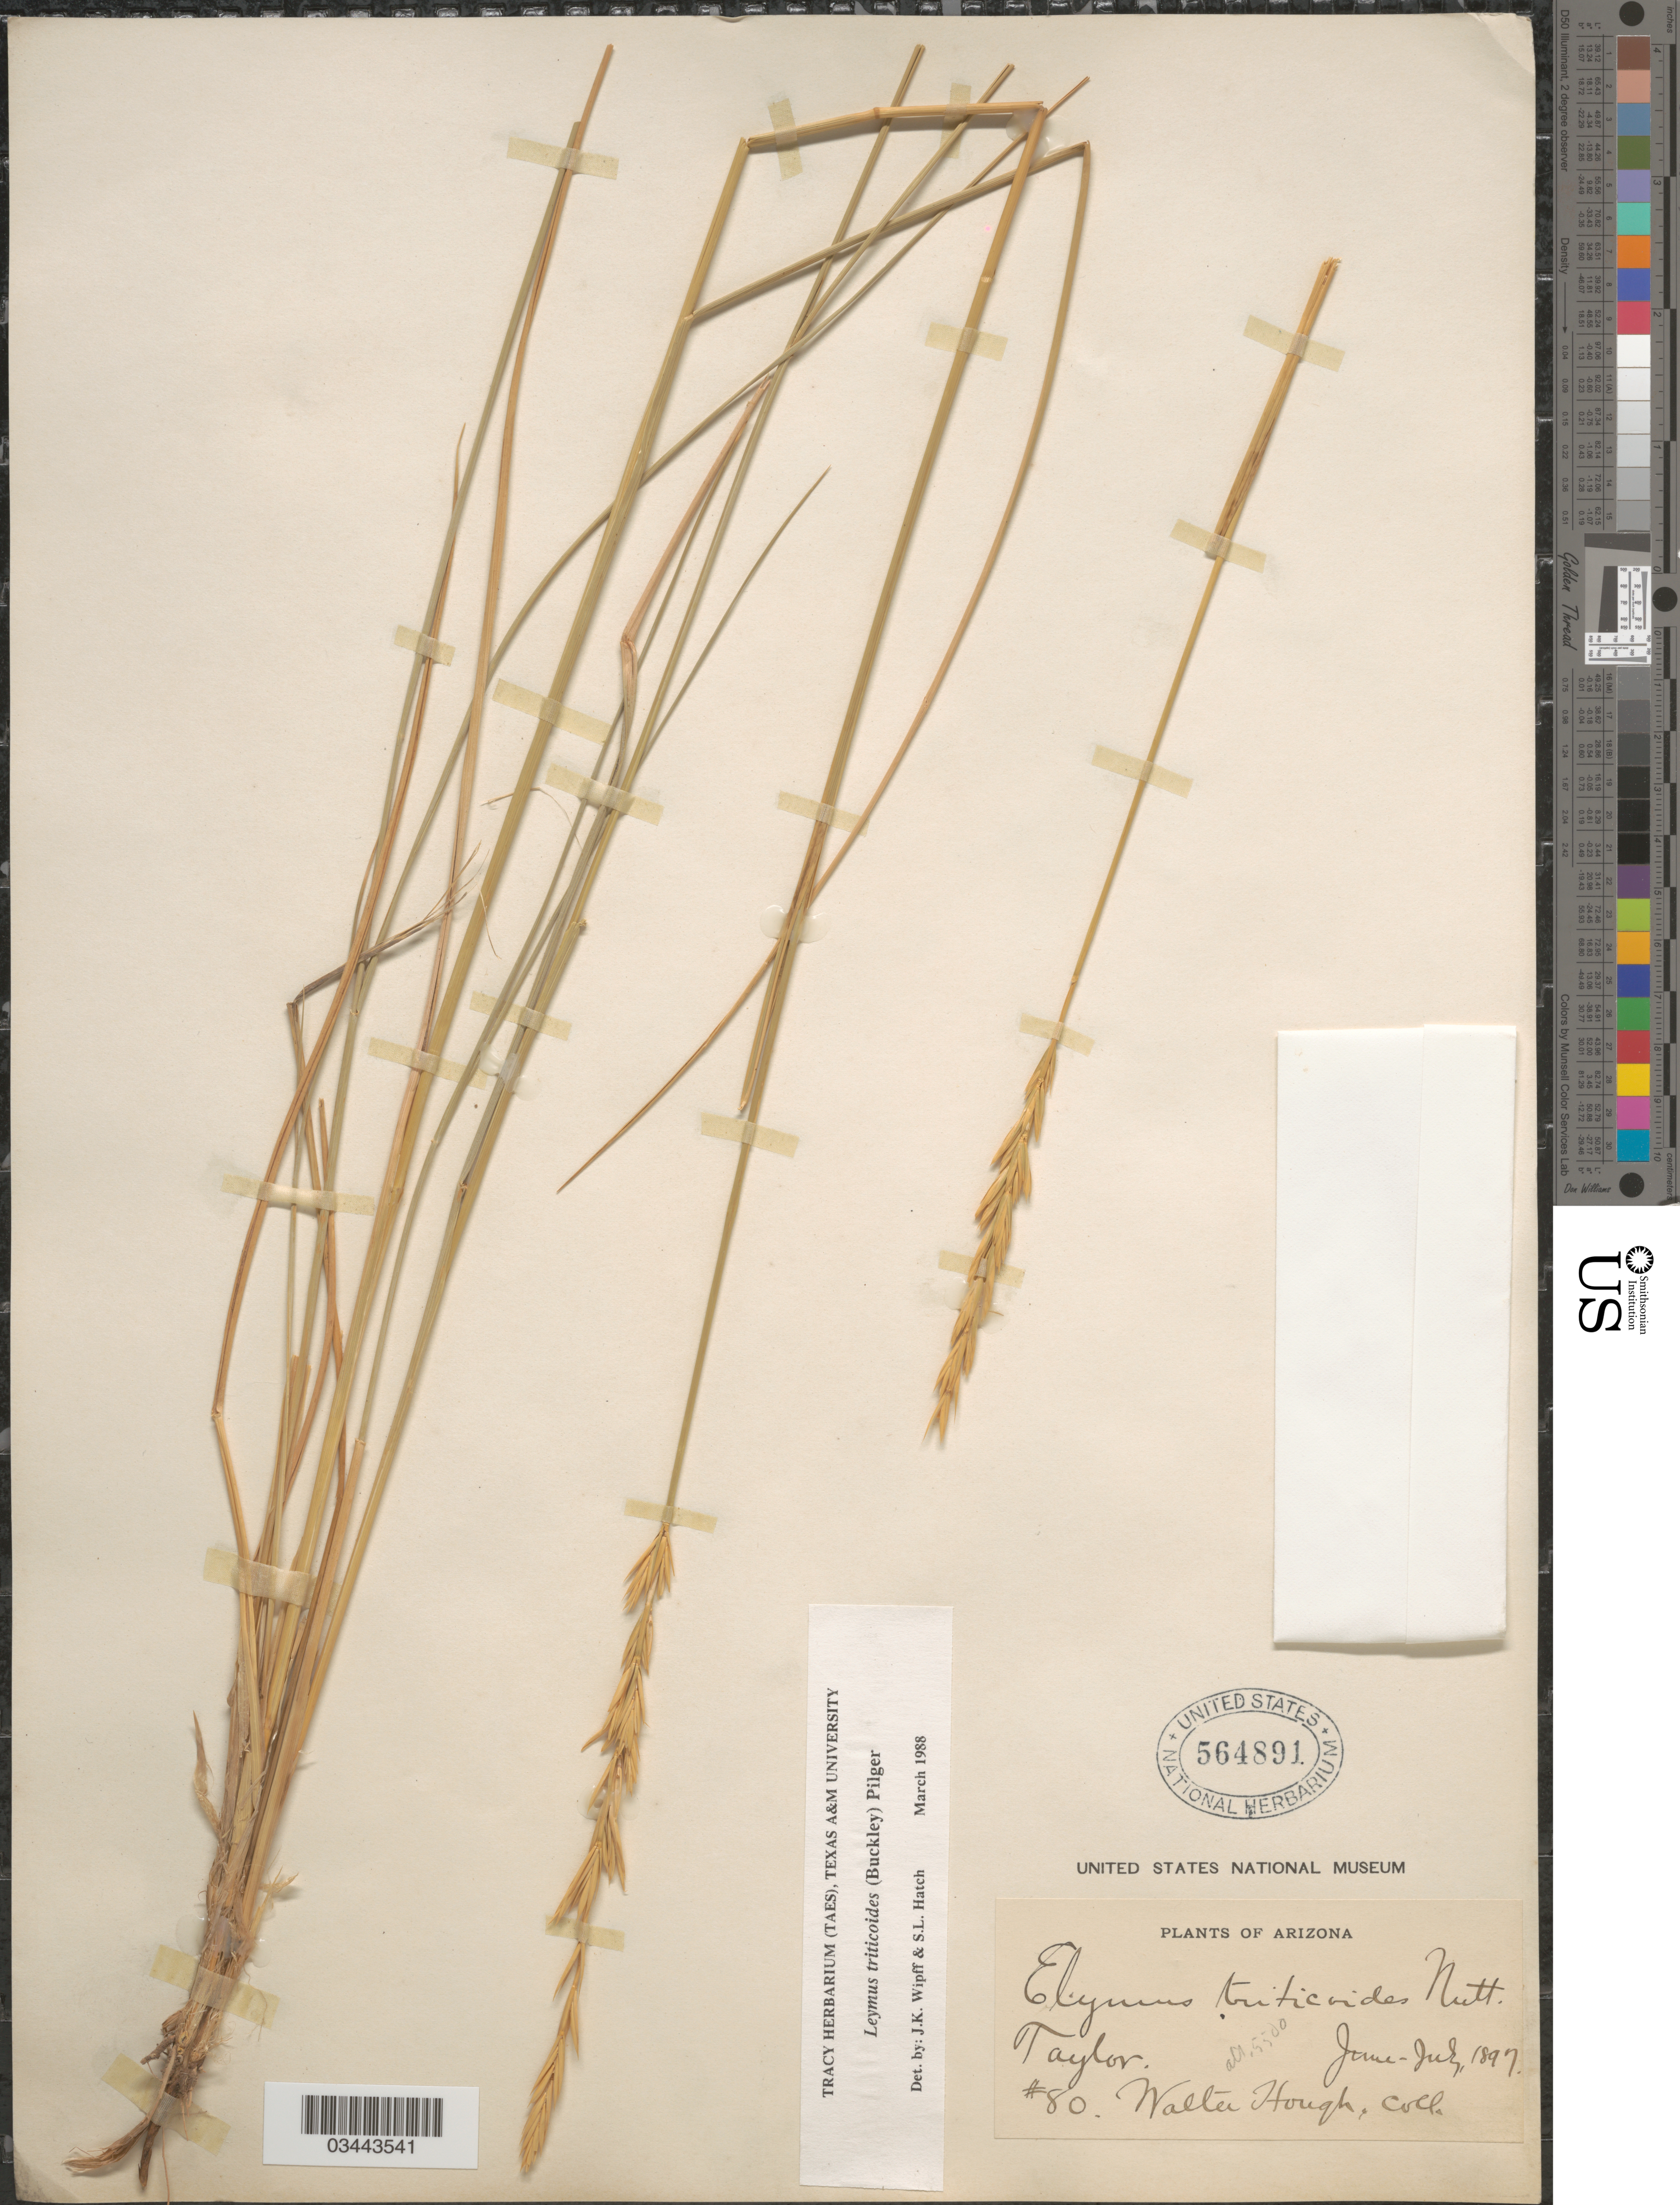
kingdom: Plantae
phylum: Tracheophyta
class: Liliopsida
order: Poales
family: Poaceae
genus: Leymus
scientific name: Leymus triticoides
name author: (Buckley) Pilg.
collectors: W. Hough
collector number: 80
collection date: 1897-06/1897-07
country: United States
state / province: Arizona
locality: Taylor.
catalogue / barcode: US 564891